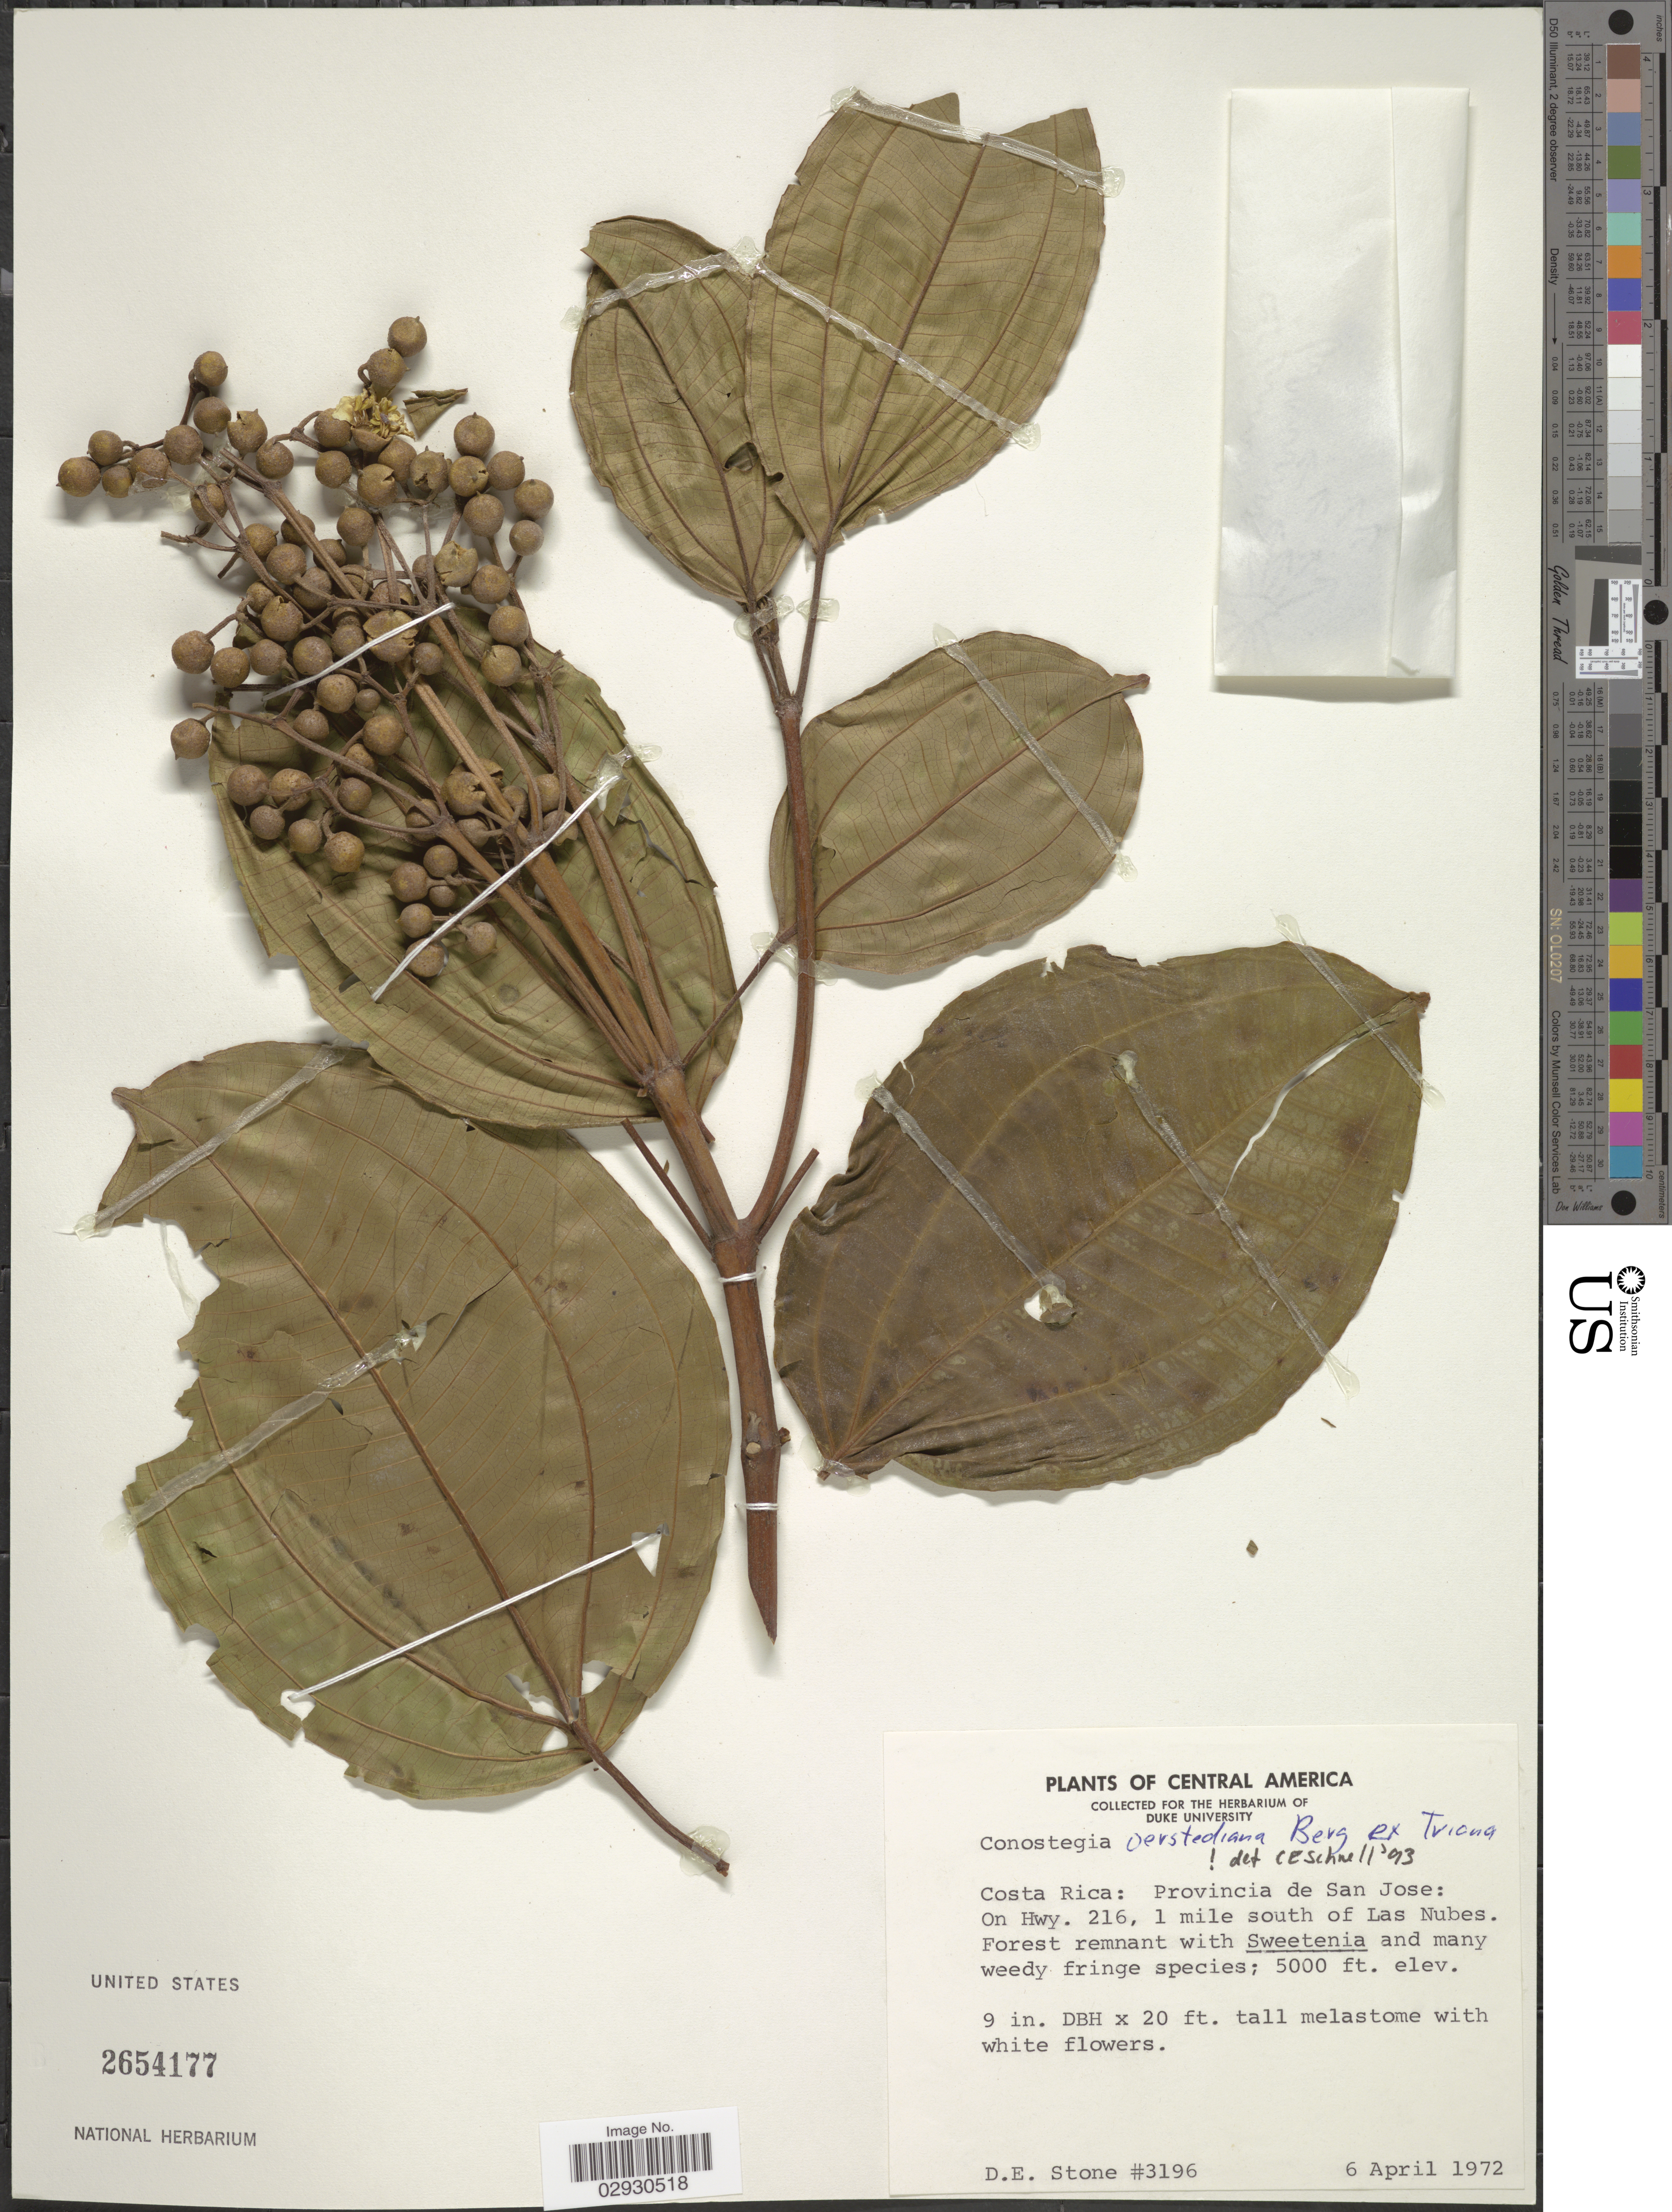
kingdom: Plantae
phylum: Tracheophyta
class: Magnoliopsida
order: Myrtales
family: Melastomataceae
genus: Conostegia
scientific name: Conostegia oerstediana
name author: O. Berg ex Triana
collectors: D. E. Stone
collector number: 3196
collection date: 1972-04-06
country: Costa Rica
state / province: San José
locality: On hwy. 216, 1 mile south of Las Nubes.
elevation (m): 1524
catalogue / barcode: US 2654177